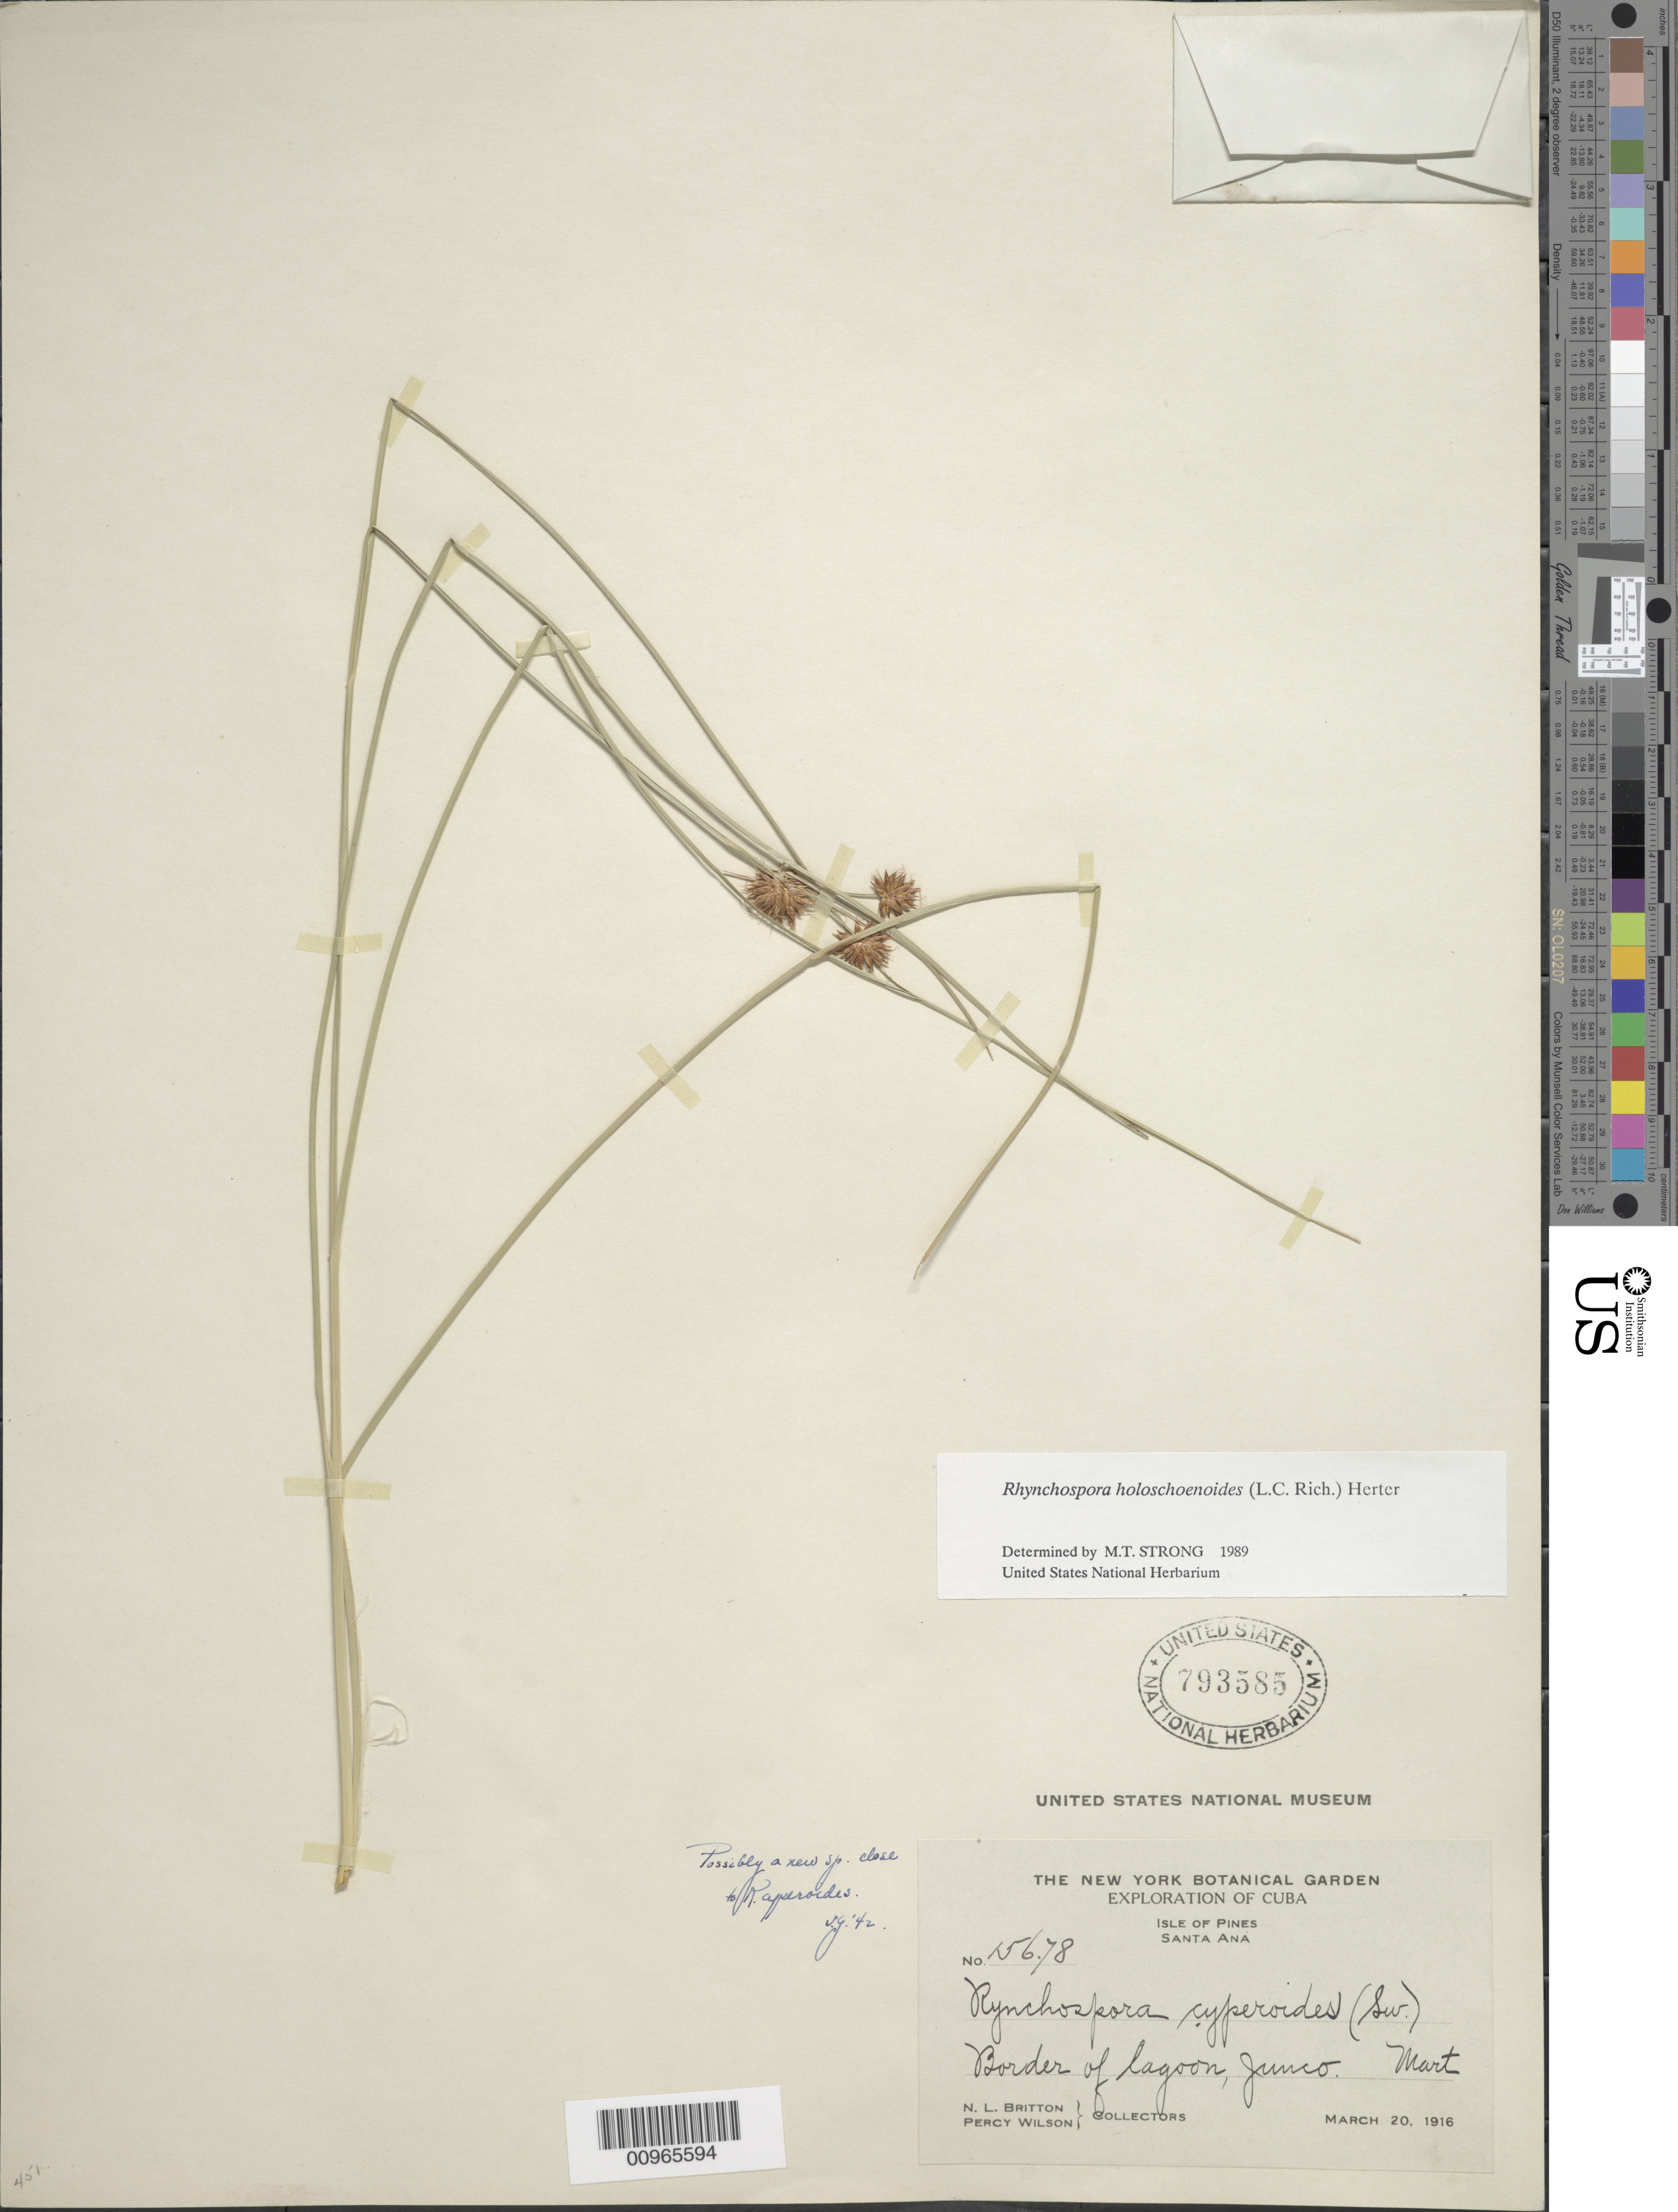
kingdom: Plantae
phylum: Tracheophyta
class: Liliopsida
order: Poales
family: Cyperaceae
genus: Rhynchospora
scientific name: Rhynchospora holoschoenoides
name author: (Rich.) Herter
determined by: Strong, M. T., (US), Smithsonian Institution - National Museum of Natural History (UNITED STATES)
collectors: N. Britton & P. Wilson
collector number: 15678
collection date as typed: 20 Mar 1916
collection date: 1916-03-20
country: Cuba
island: Isla de la Juventud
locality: Isle of Pines, Santa Ana, border of lagoon, Junco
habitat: Border of lagoon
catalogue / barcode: US 793585